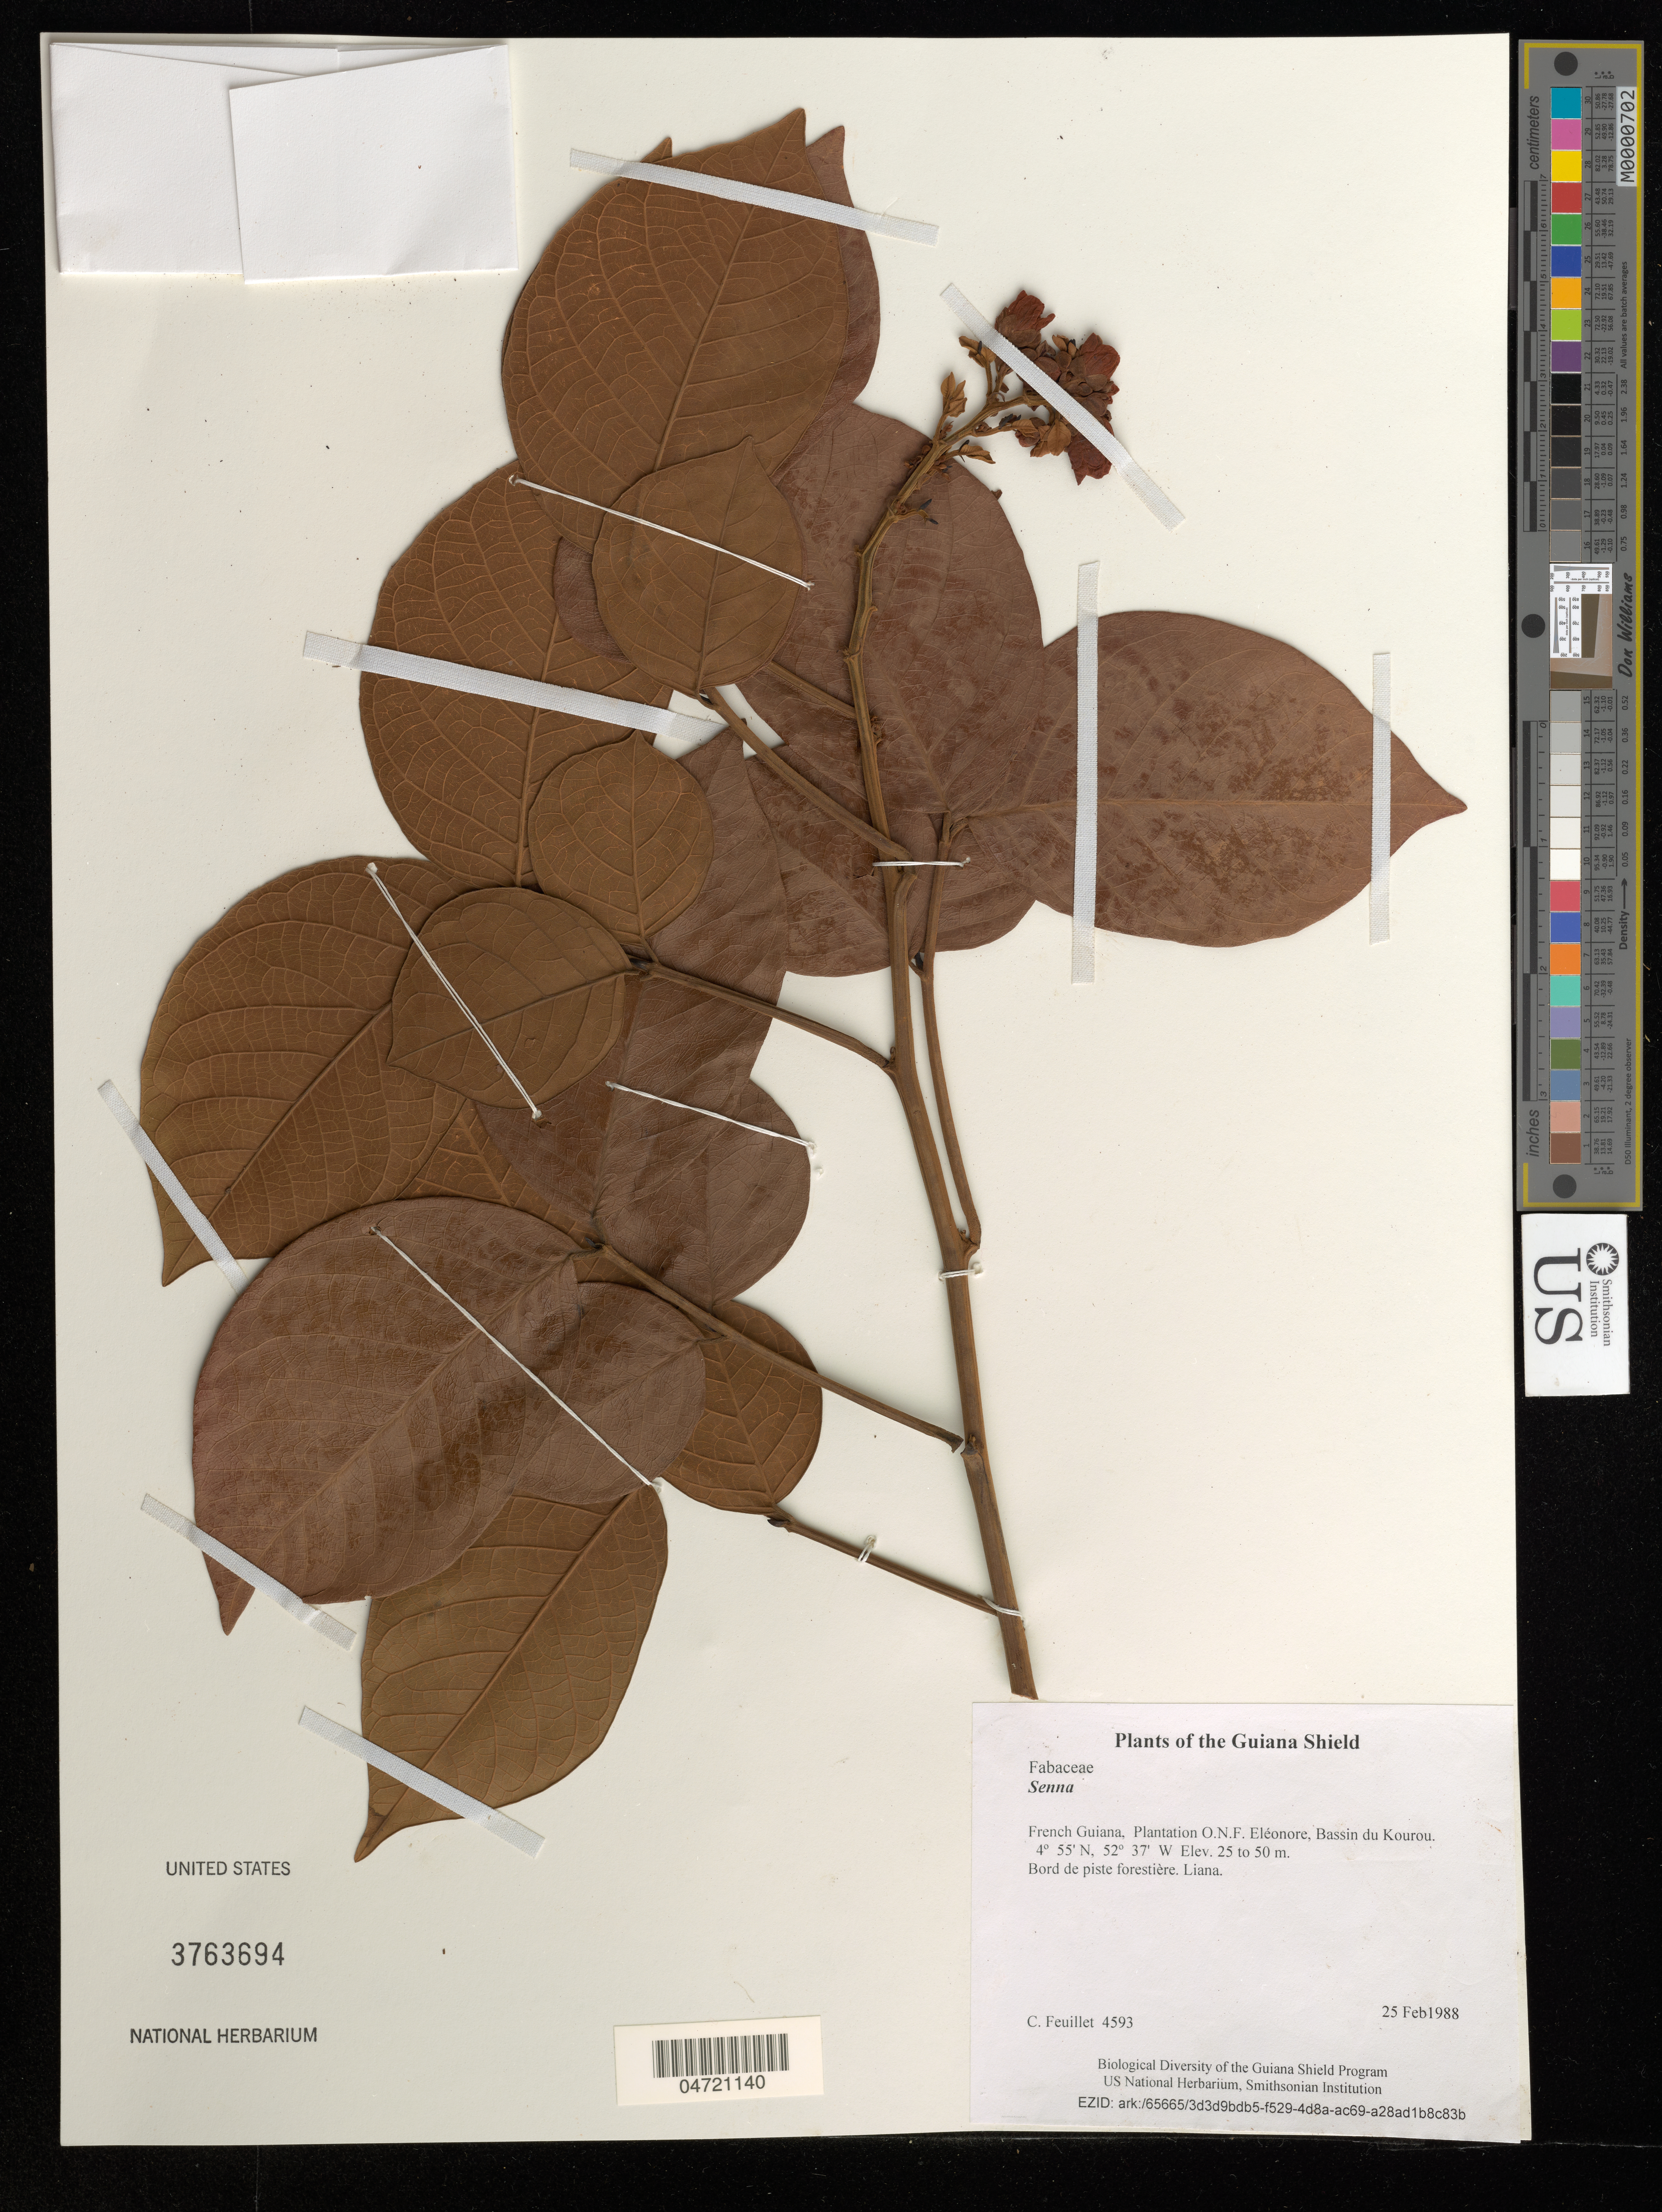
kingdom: Plantae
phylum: Tracheophyta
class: Magnoliopsida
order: Fabales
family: Fabaceae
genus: Senna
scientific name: Senna sp.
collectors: C. Feuillet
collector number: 4593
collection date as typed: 25 Feb1988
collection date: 1988-02-25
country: French Guiana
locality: Plantation O.N.F. Eléonore, Bassin du Kourou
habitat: Bord de piste forestière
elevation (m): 25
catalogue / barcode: US 3763694